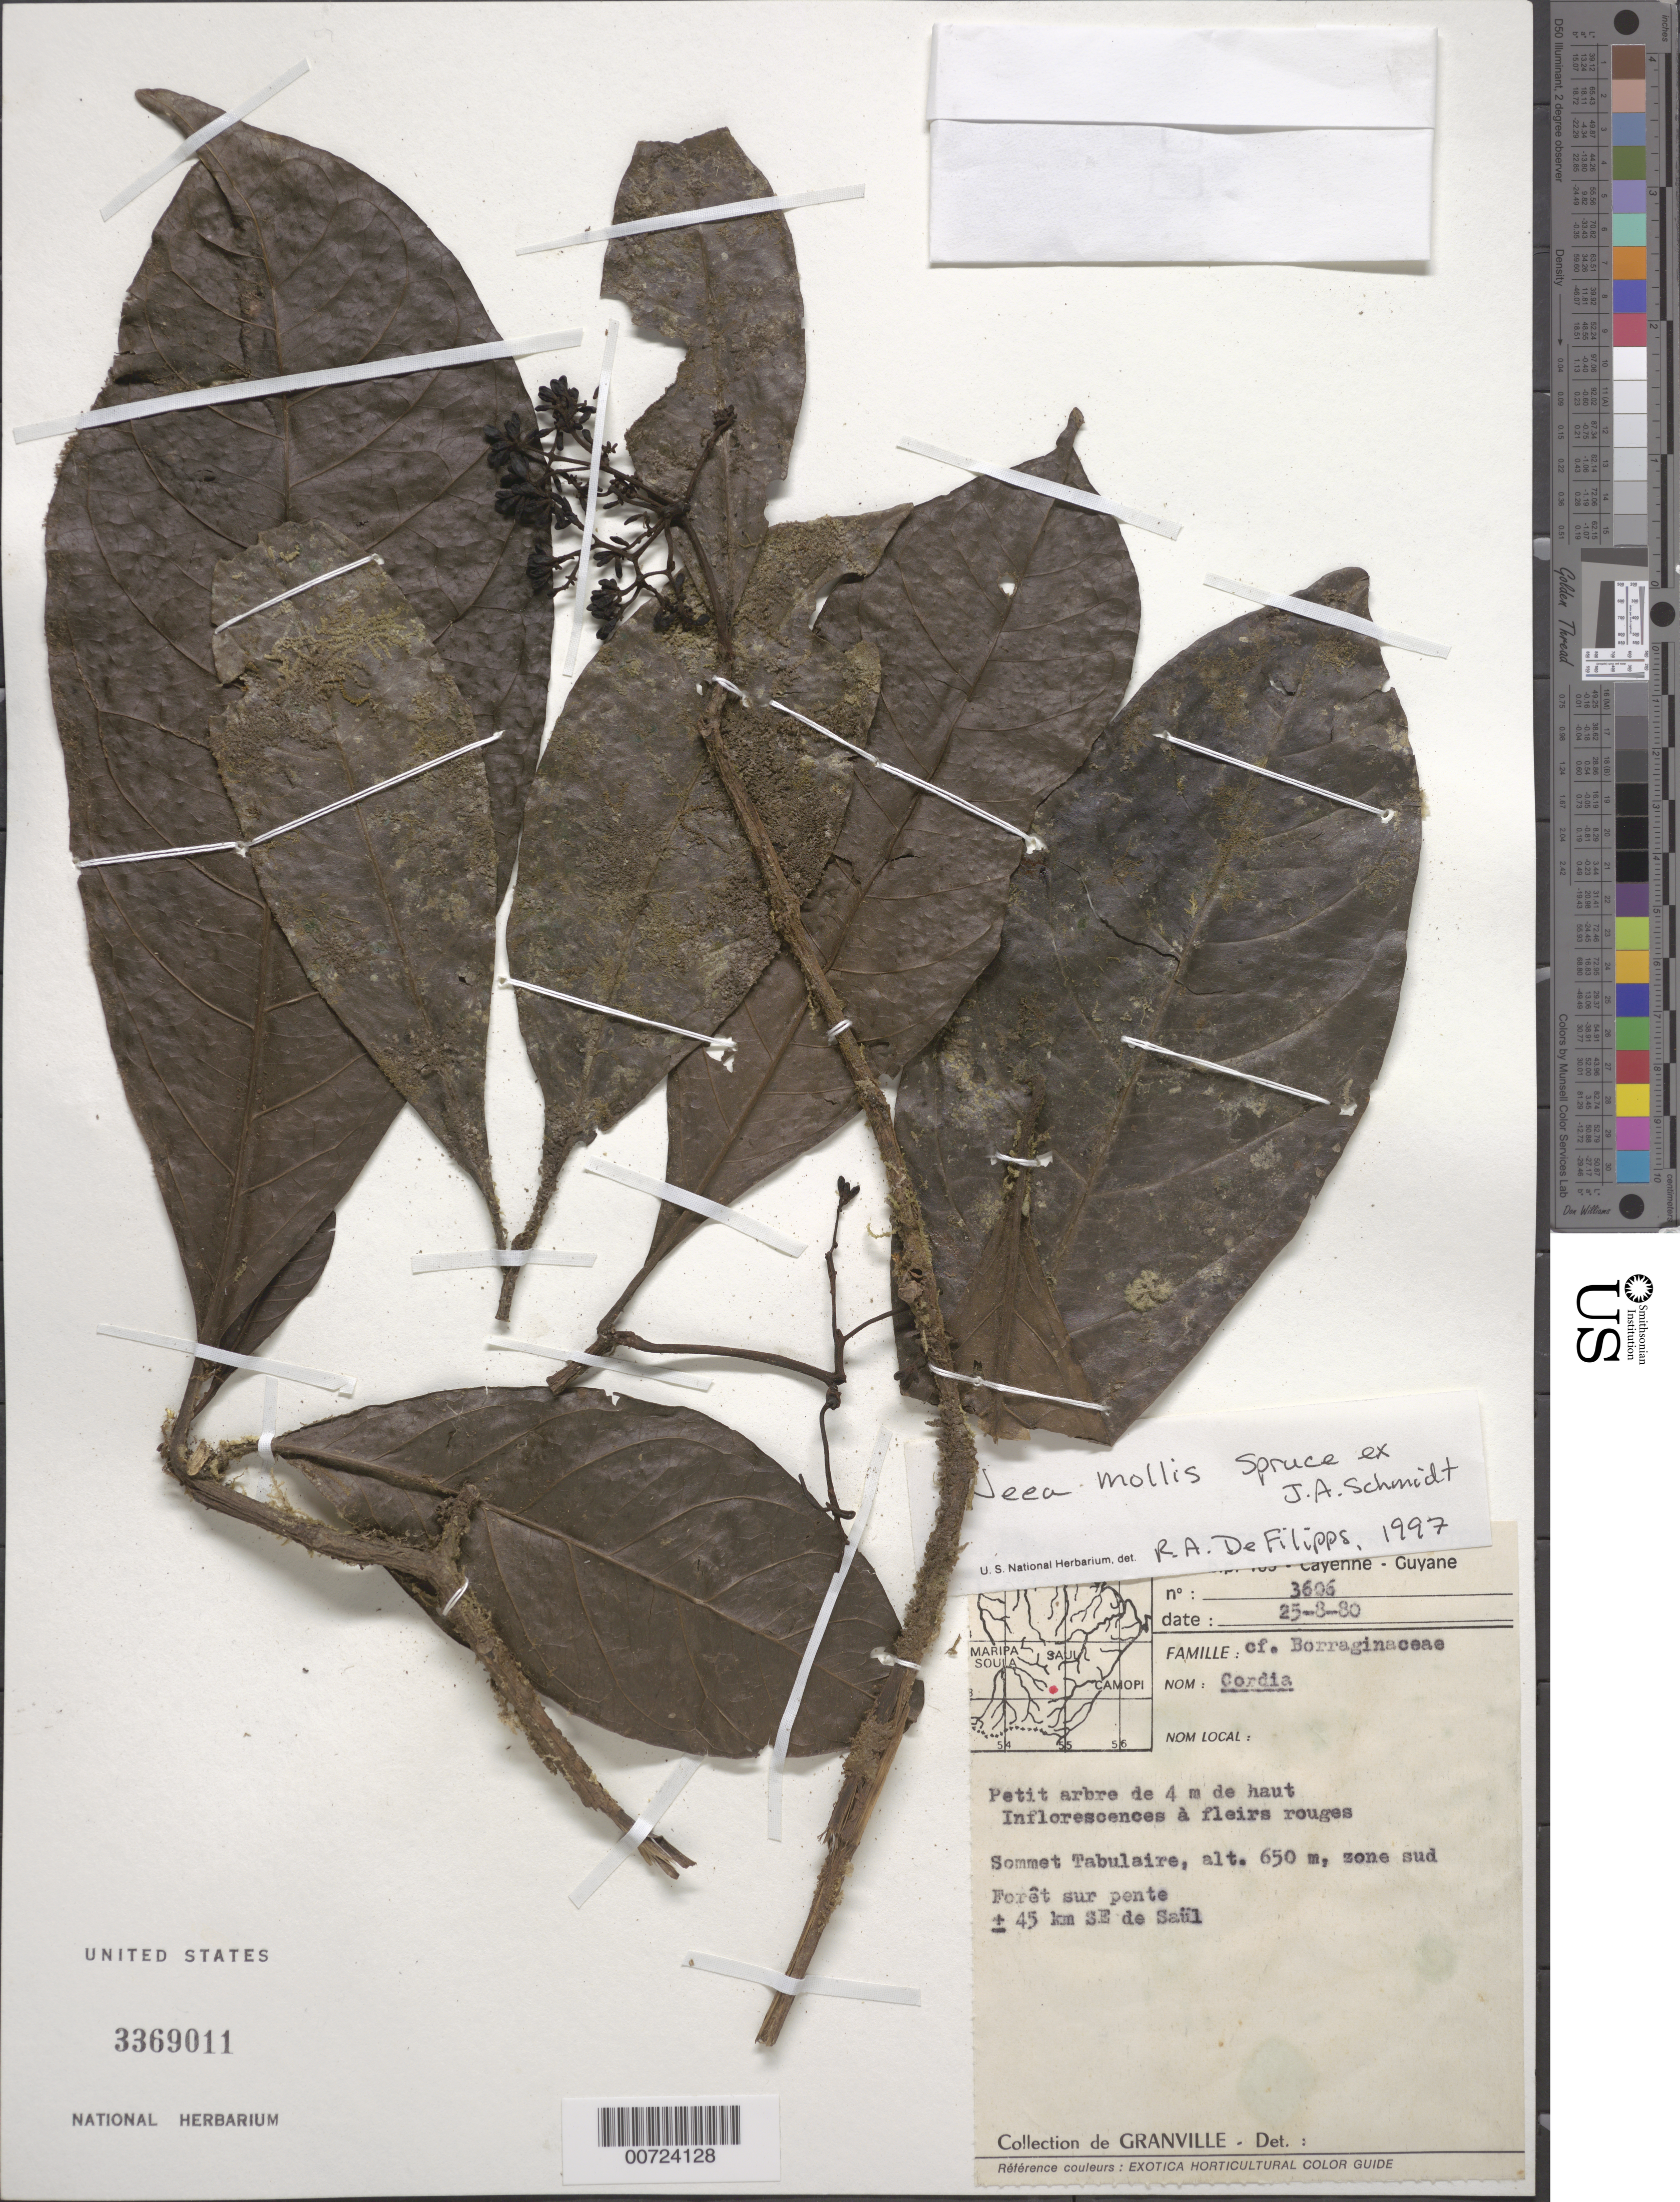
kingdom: Plantae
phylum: Tracheophyta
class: Magnoliopsida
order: Caryophyllales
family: Nyctaginaceae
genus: Neea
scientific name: Neea mollis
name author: Spruce ex J.A. Schmidt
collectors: Granville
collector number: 3606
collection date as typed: Transcribed d/m/y: 25/8/80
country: French Guiana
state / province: Cayenne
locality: Sommet Tabulaire, zone sud Forêt sur pente ± 45 km SE de Saül.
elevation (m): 650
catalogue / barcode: US 3369011